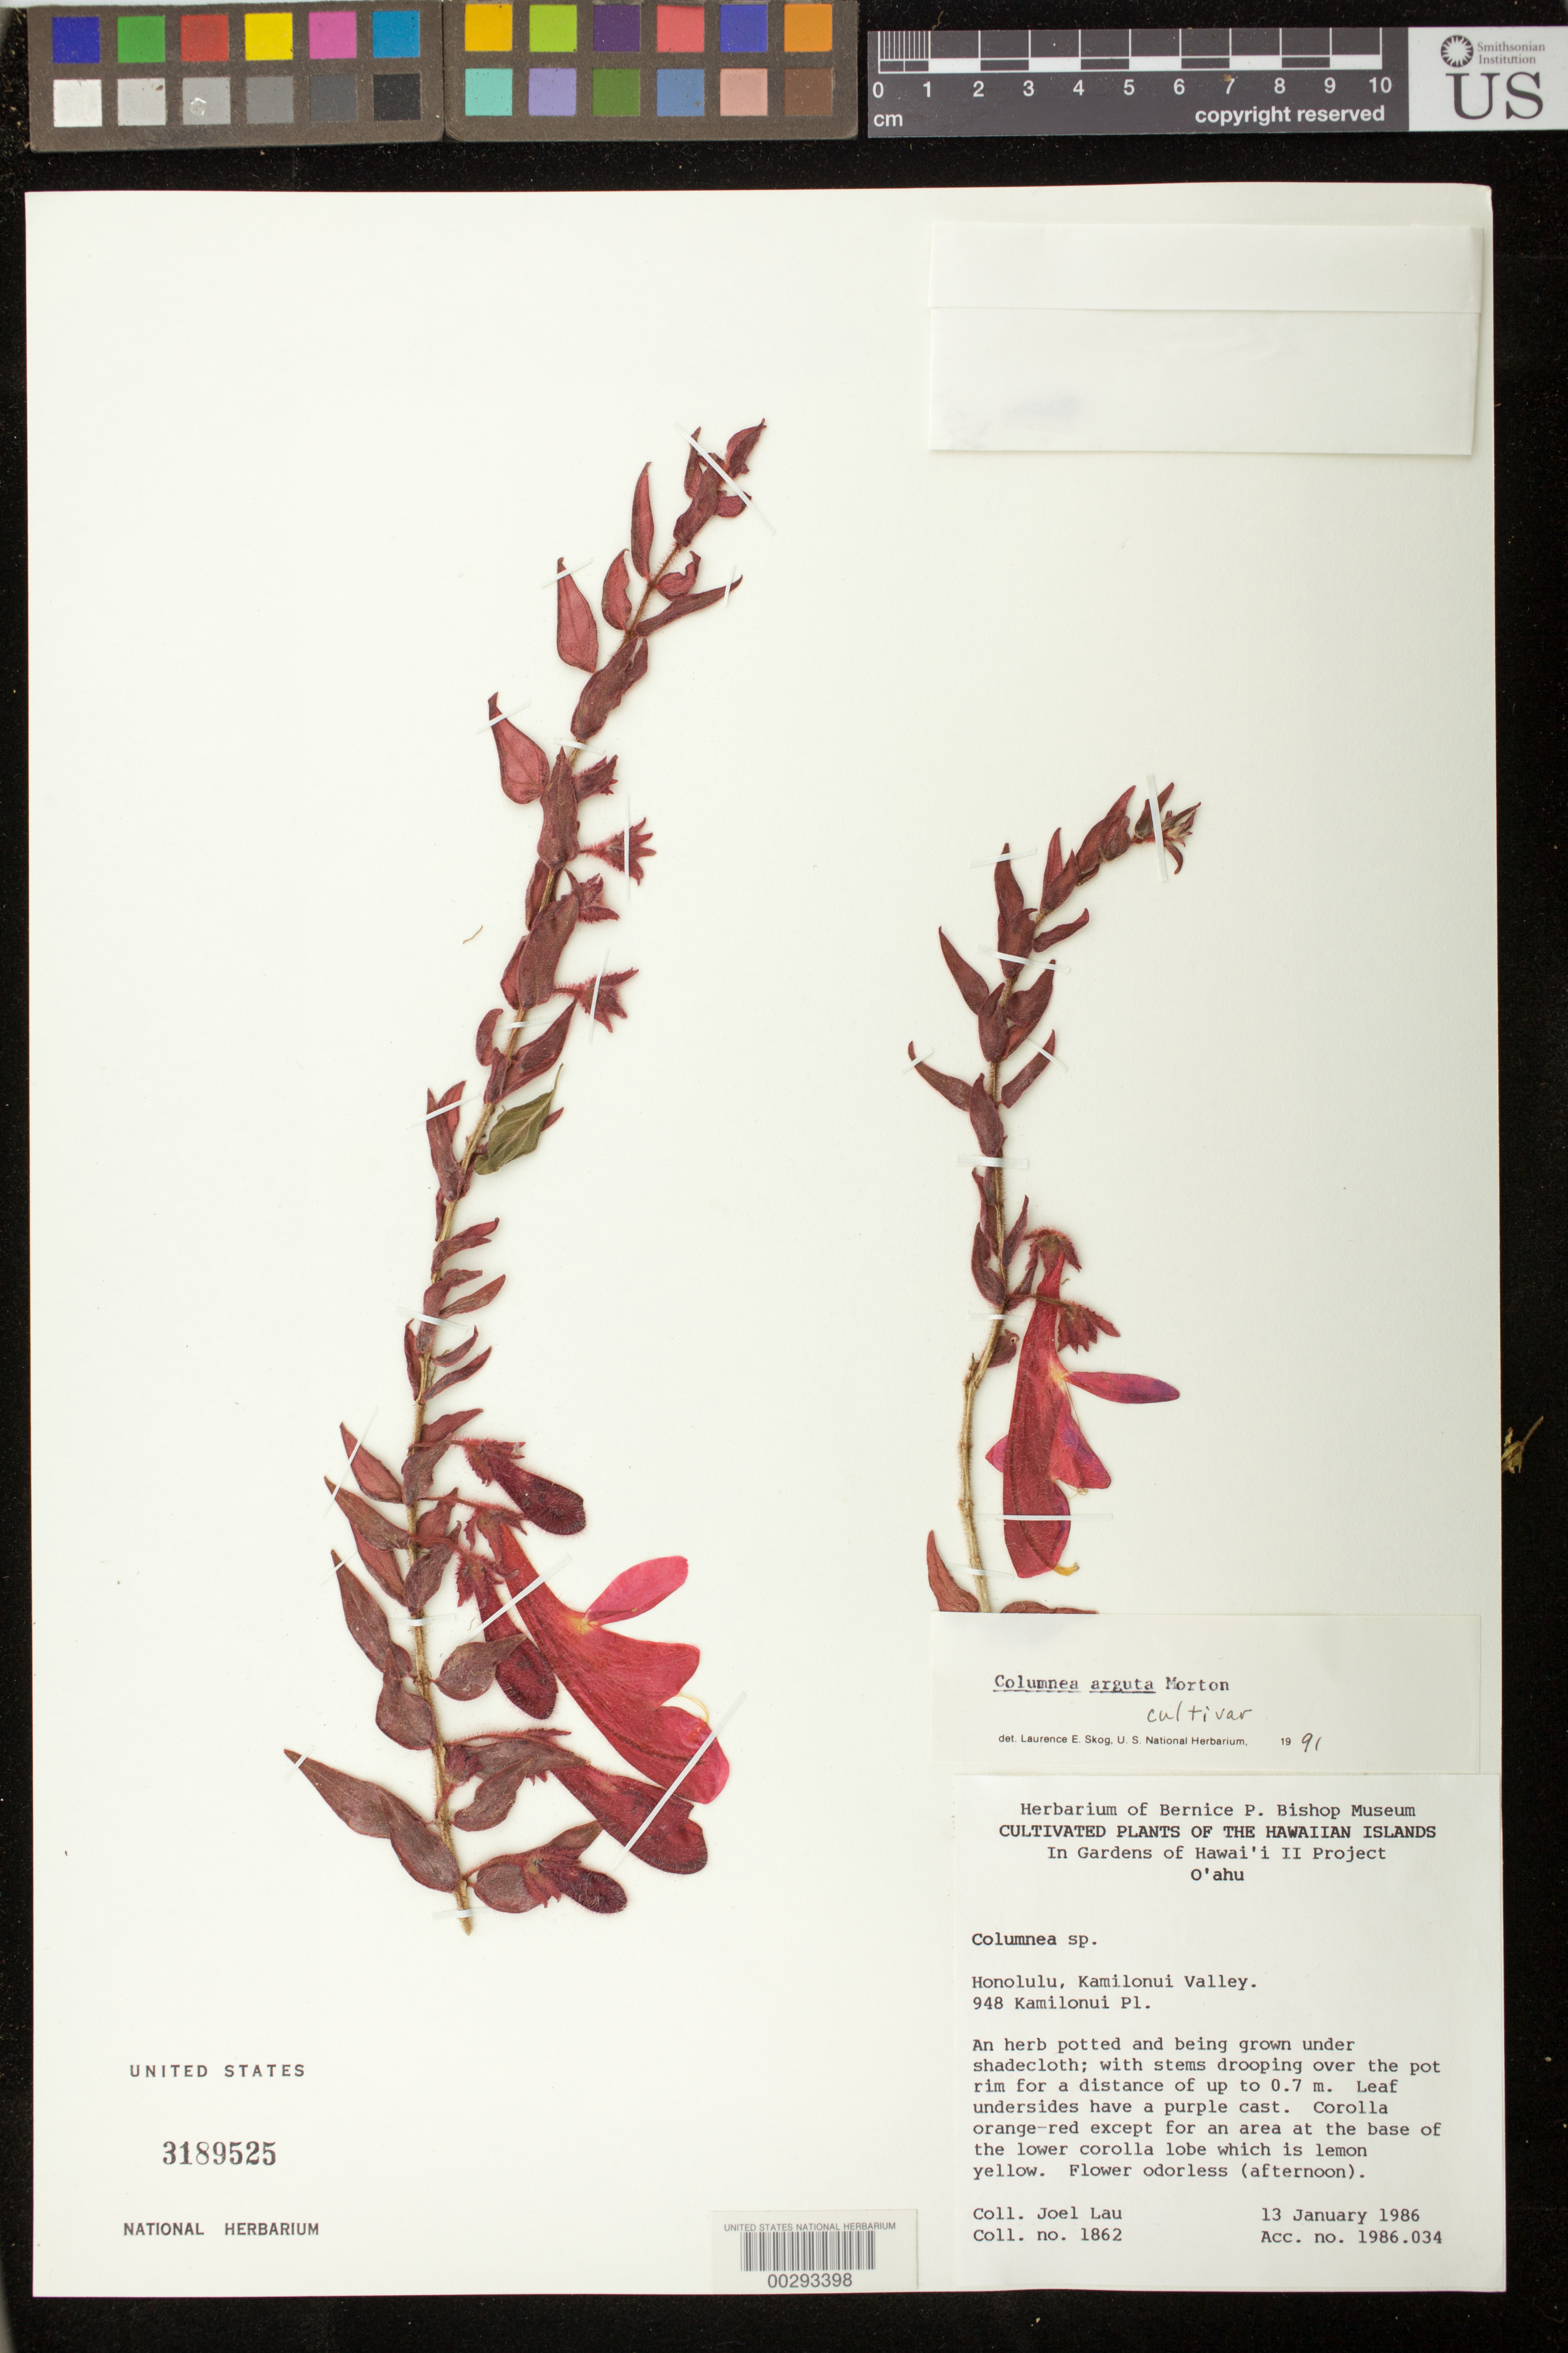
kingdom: Plantae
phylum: Tracheophyta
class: Magnoliopsida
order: Lamiales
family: Gesneriaceae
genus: Columnea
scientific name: Columnea arguta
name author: C.V. Morton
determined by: Skog, Laurence E.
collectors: J. Lau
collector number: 1862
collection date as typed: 13 Jan 1986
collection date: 1986-01-13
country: United States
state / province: Hawaii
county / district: Honolulu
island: Oahu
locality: Honolulu, Kamilonui Valley, 948 Kanilonui Pl.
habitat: In pot in shade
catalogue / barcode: US 3189525